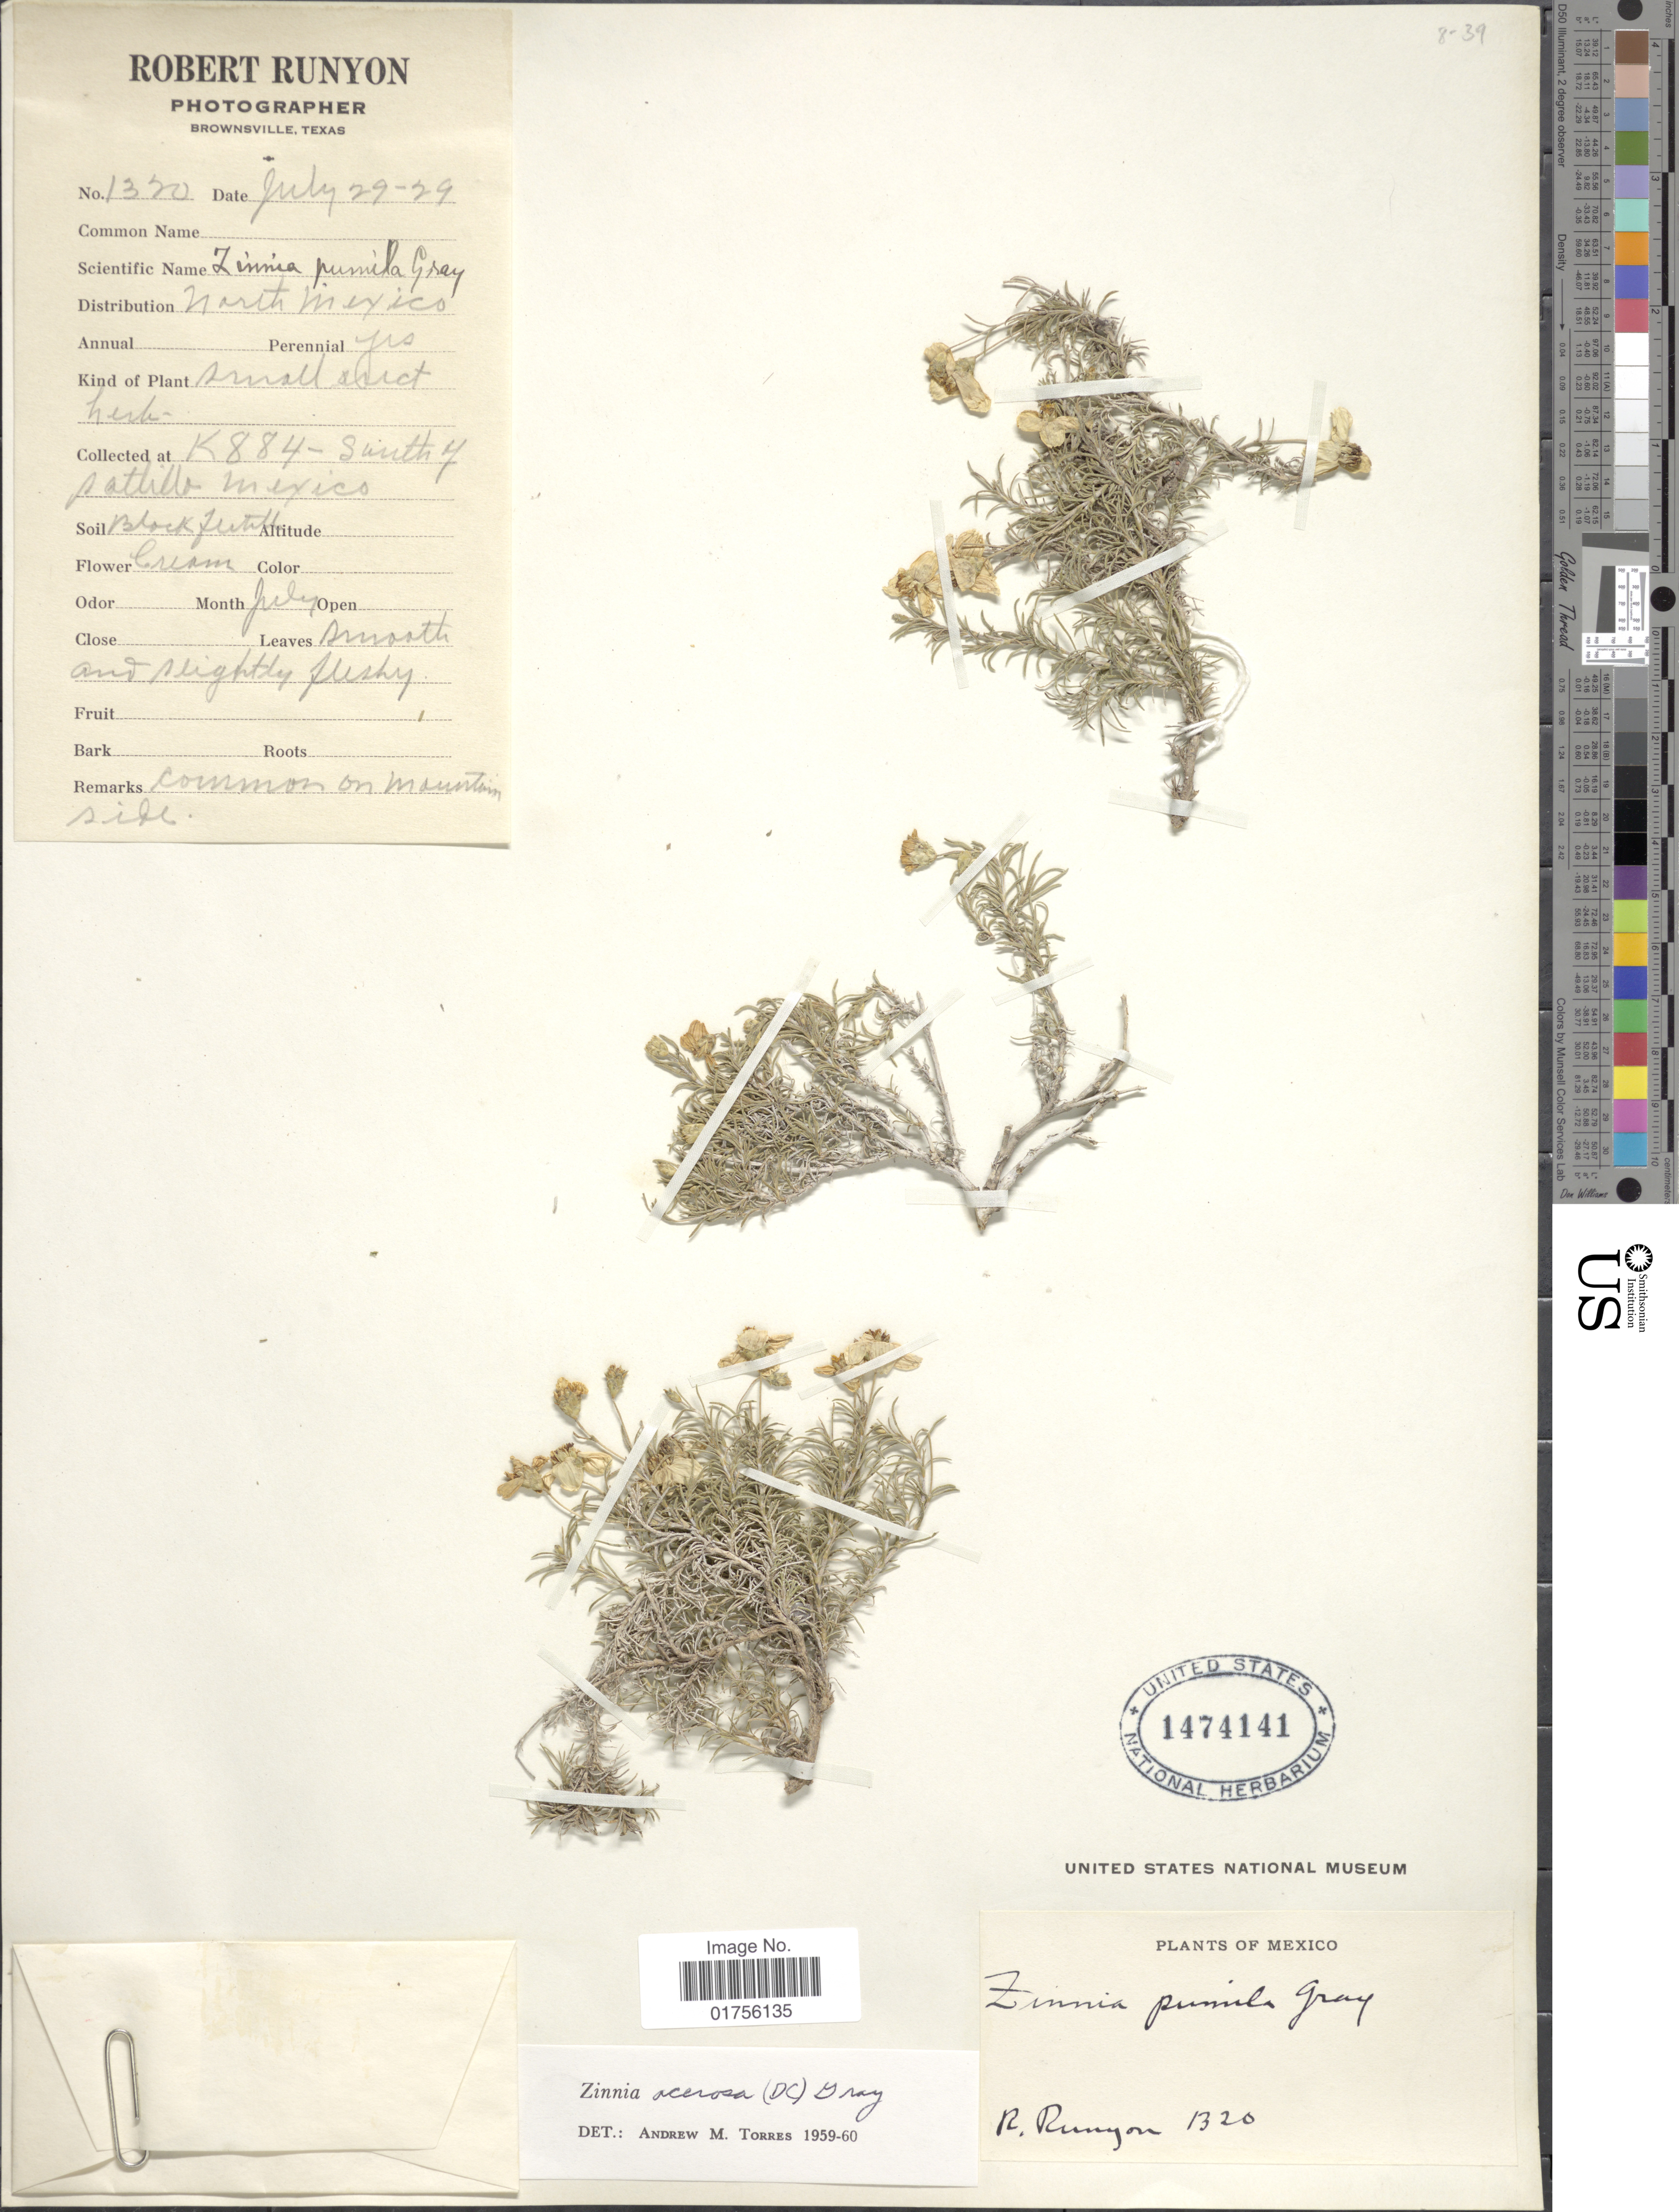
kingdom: Plantae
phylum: Tracheophyta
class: Magnoliopsida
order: Asterales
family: Asteraceae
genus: Zinnia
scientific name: Zinnia acerosa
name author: (DC.) A. Gray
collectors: R. Runyon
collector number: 1320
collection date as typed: Transcribed d/m/y: 29/7/29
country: Mexico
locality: K884 smith y sattillo, North Mexico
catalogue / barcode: US 1474141